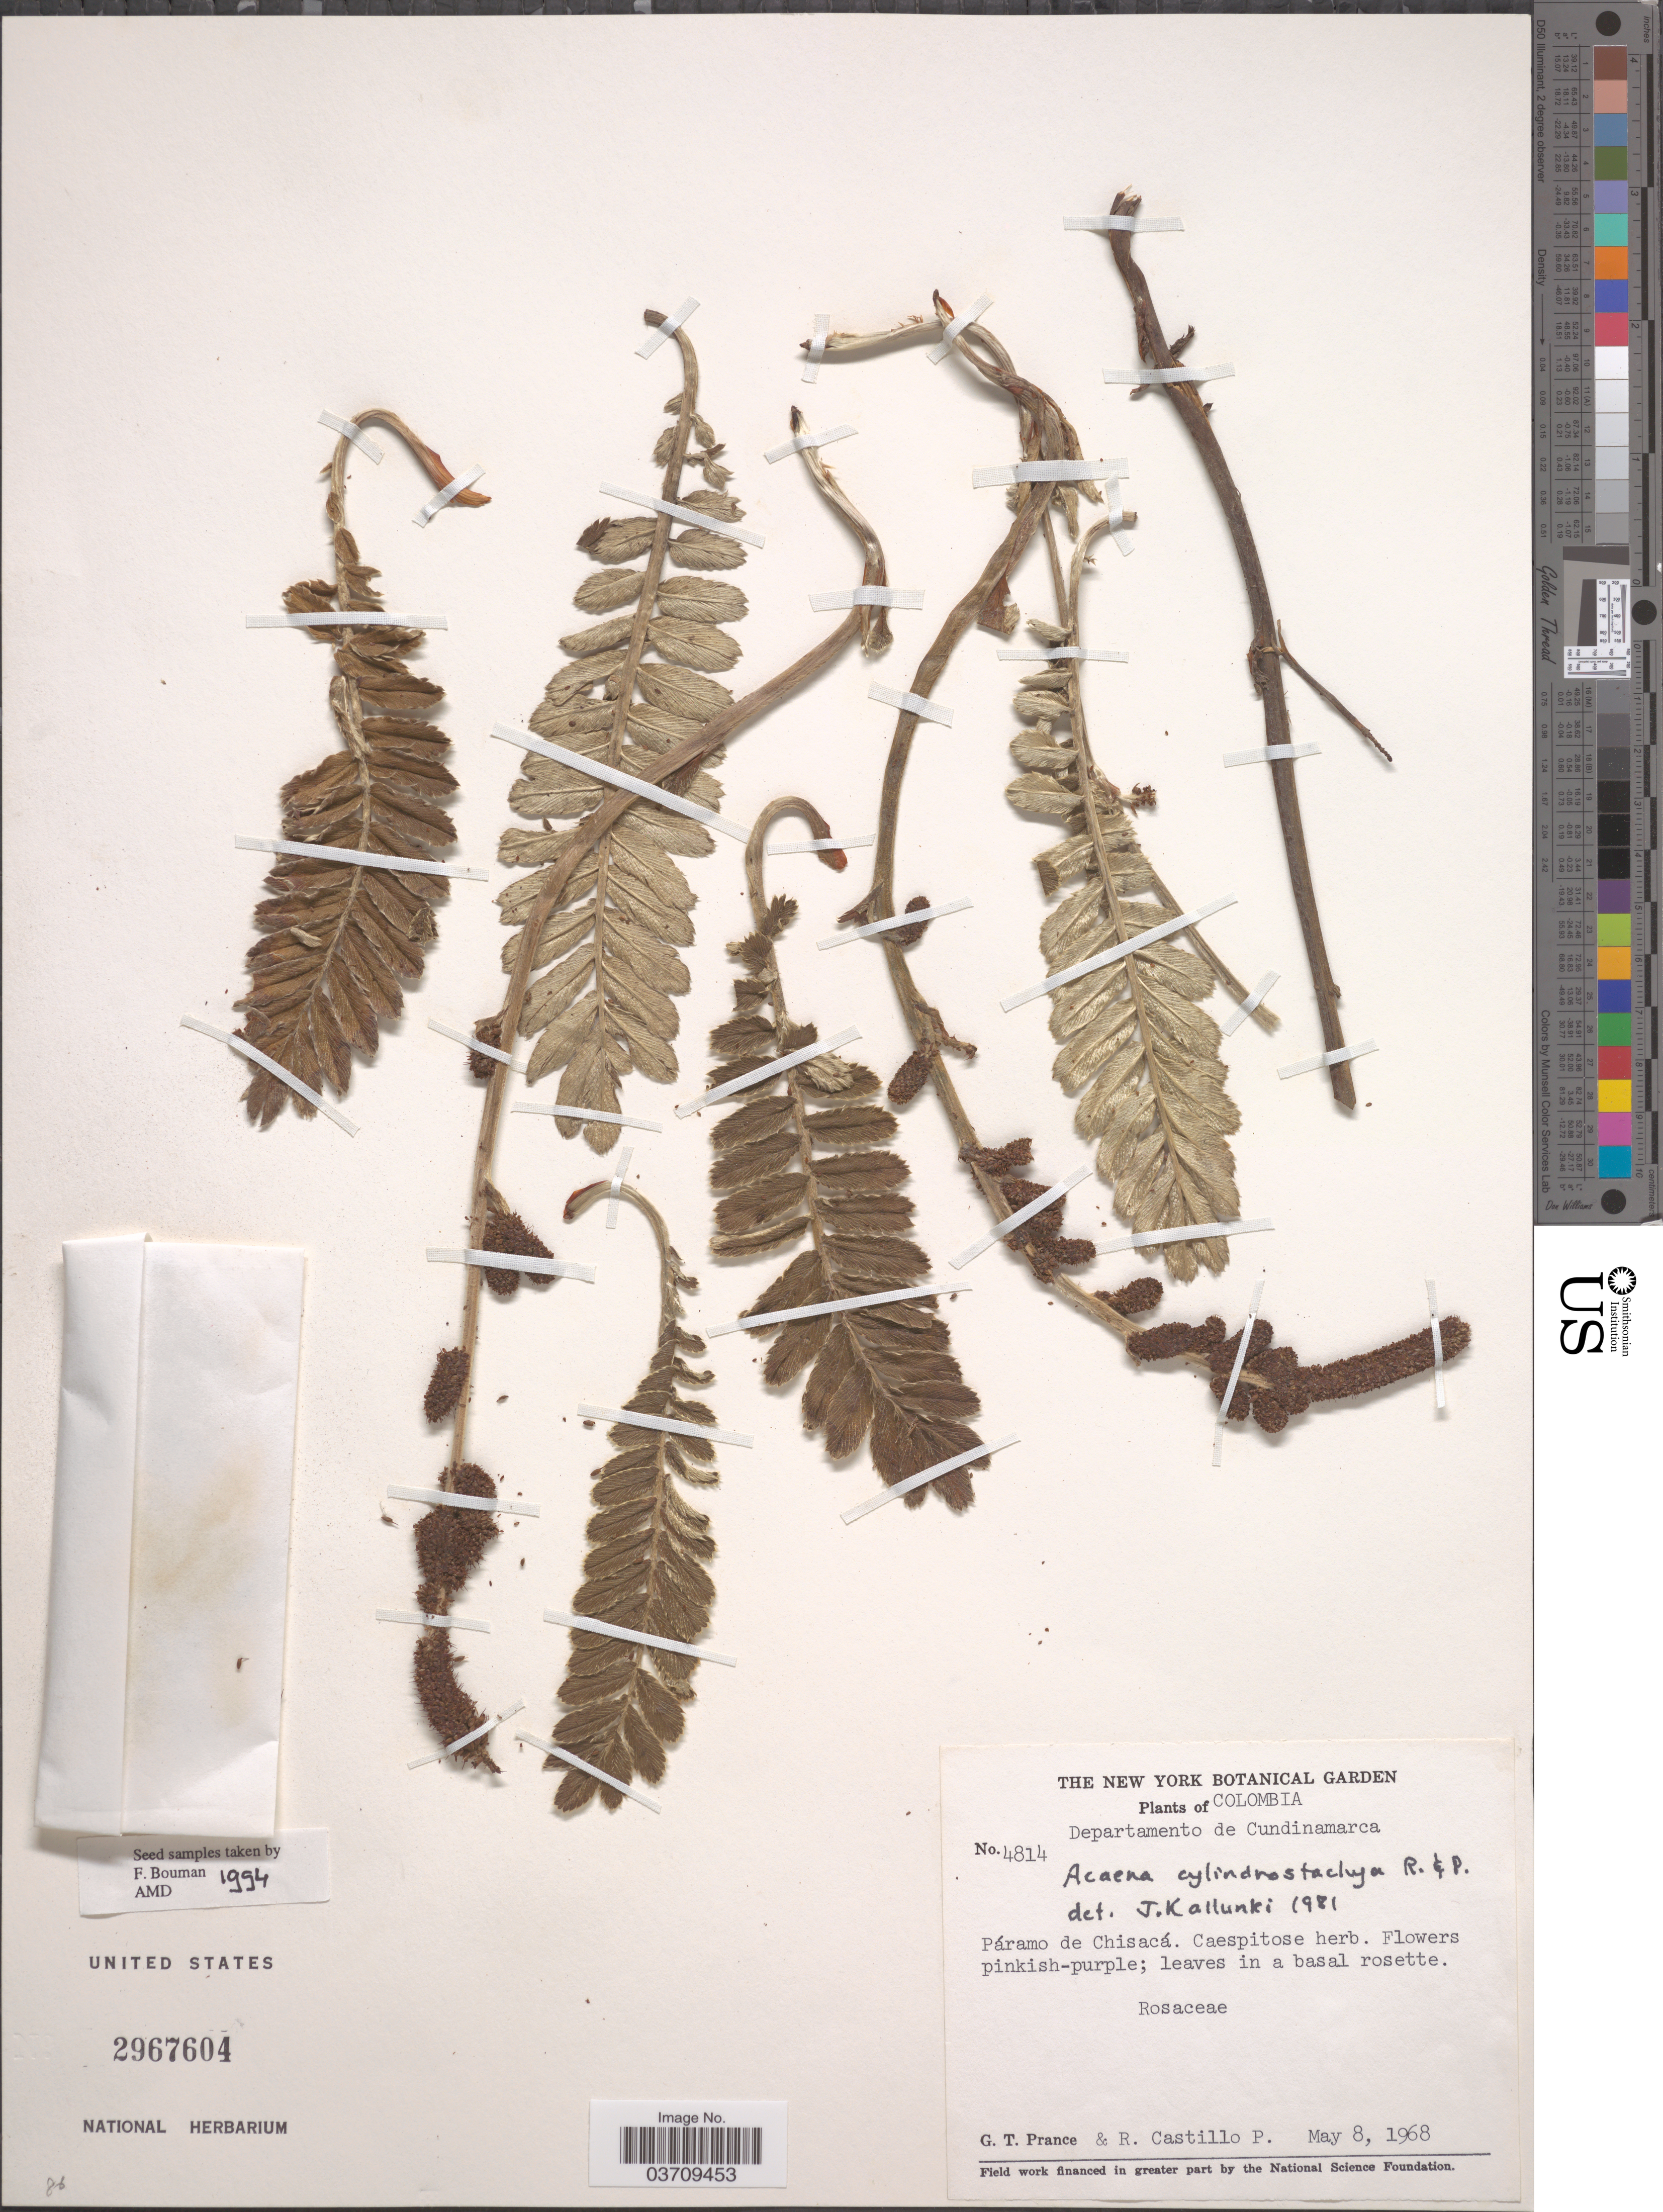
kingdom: Plantae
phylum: Tracheophyta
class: Magnoliopsida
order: Rosales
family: Rosaceae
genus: Acaena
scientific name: Acaena cylindristachya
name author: Ruiz & Pav.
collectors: G. T. Prance & R. Castillo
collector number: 4814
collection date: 1968-05-08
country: Colombia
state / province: Cundinamarca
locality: Departamento de Cundinamarca. Páramo de Chisacá.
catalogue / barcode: US 2967604